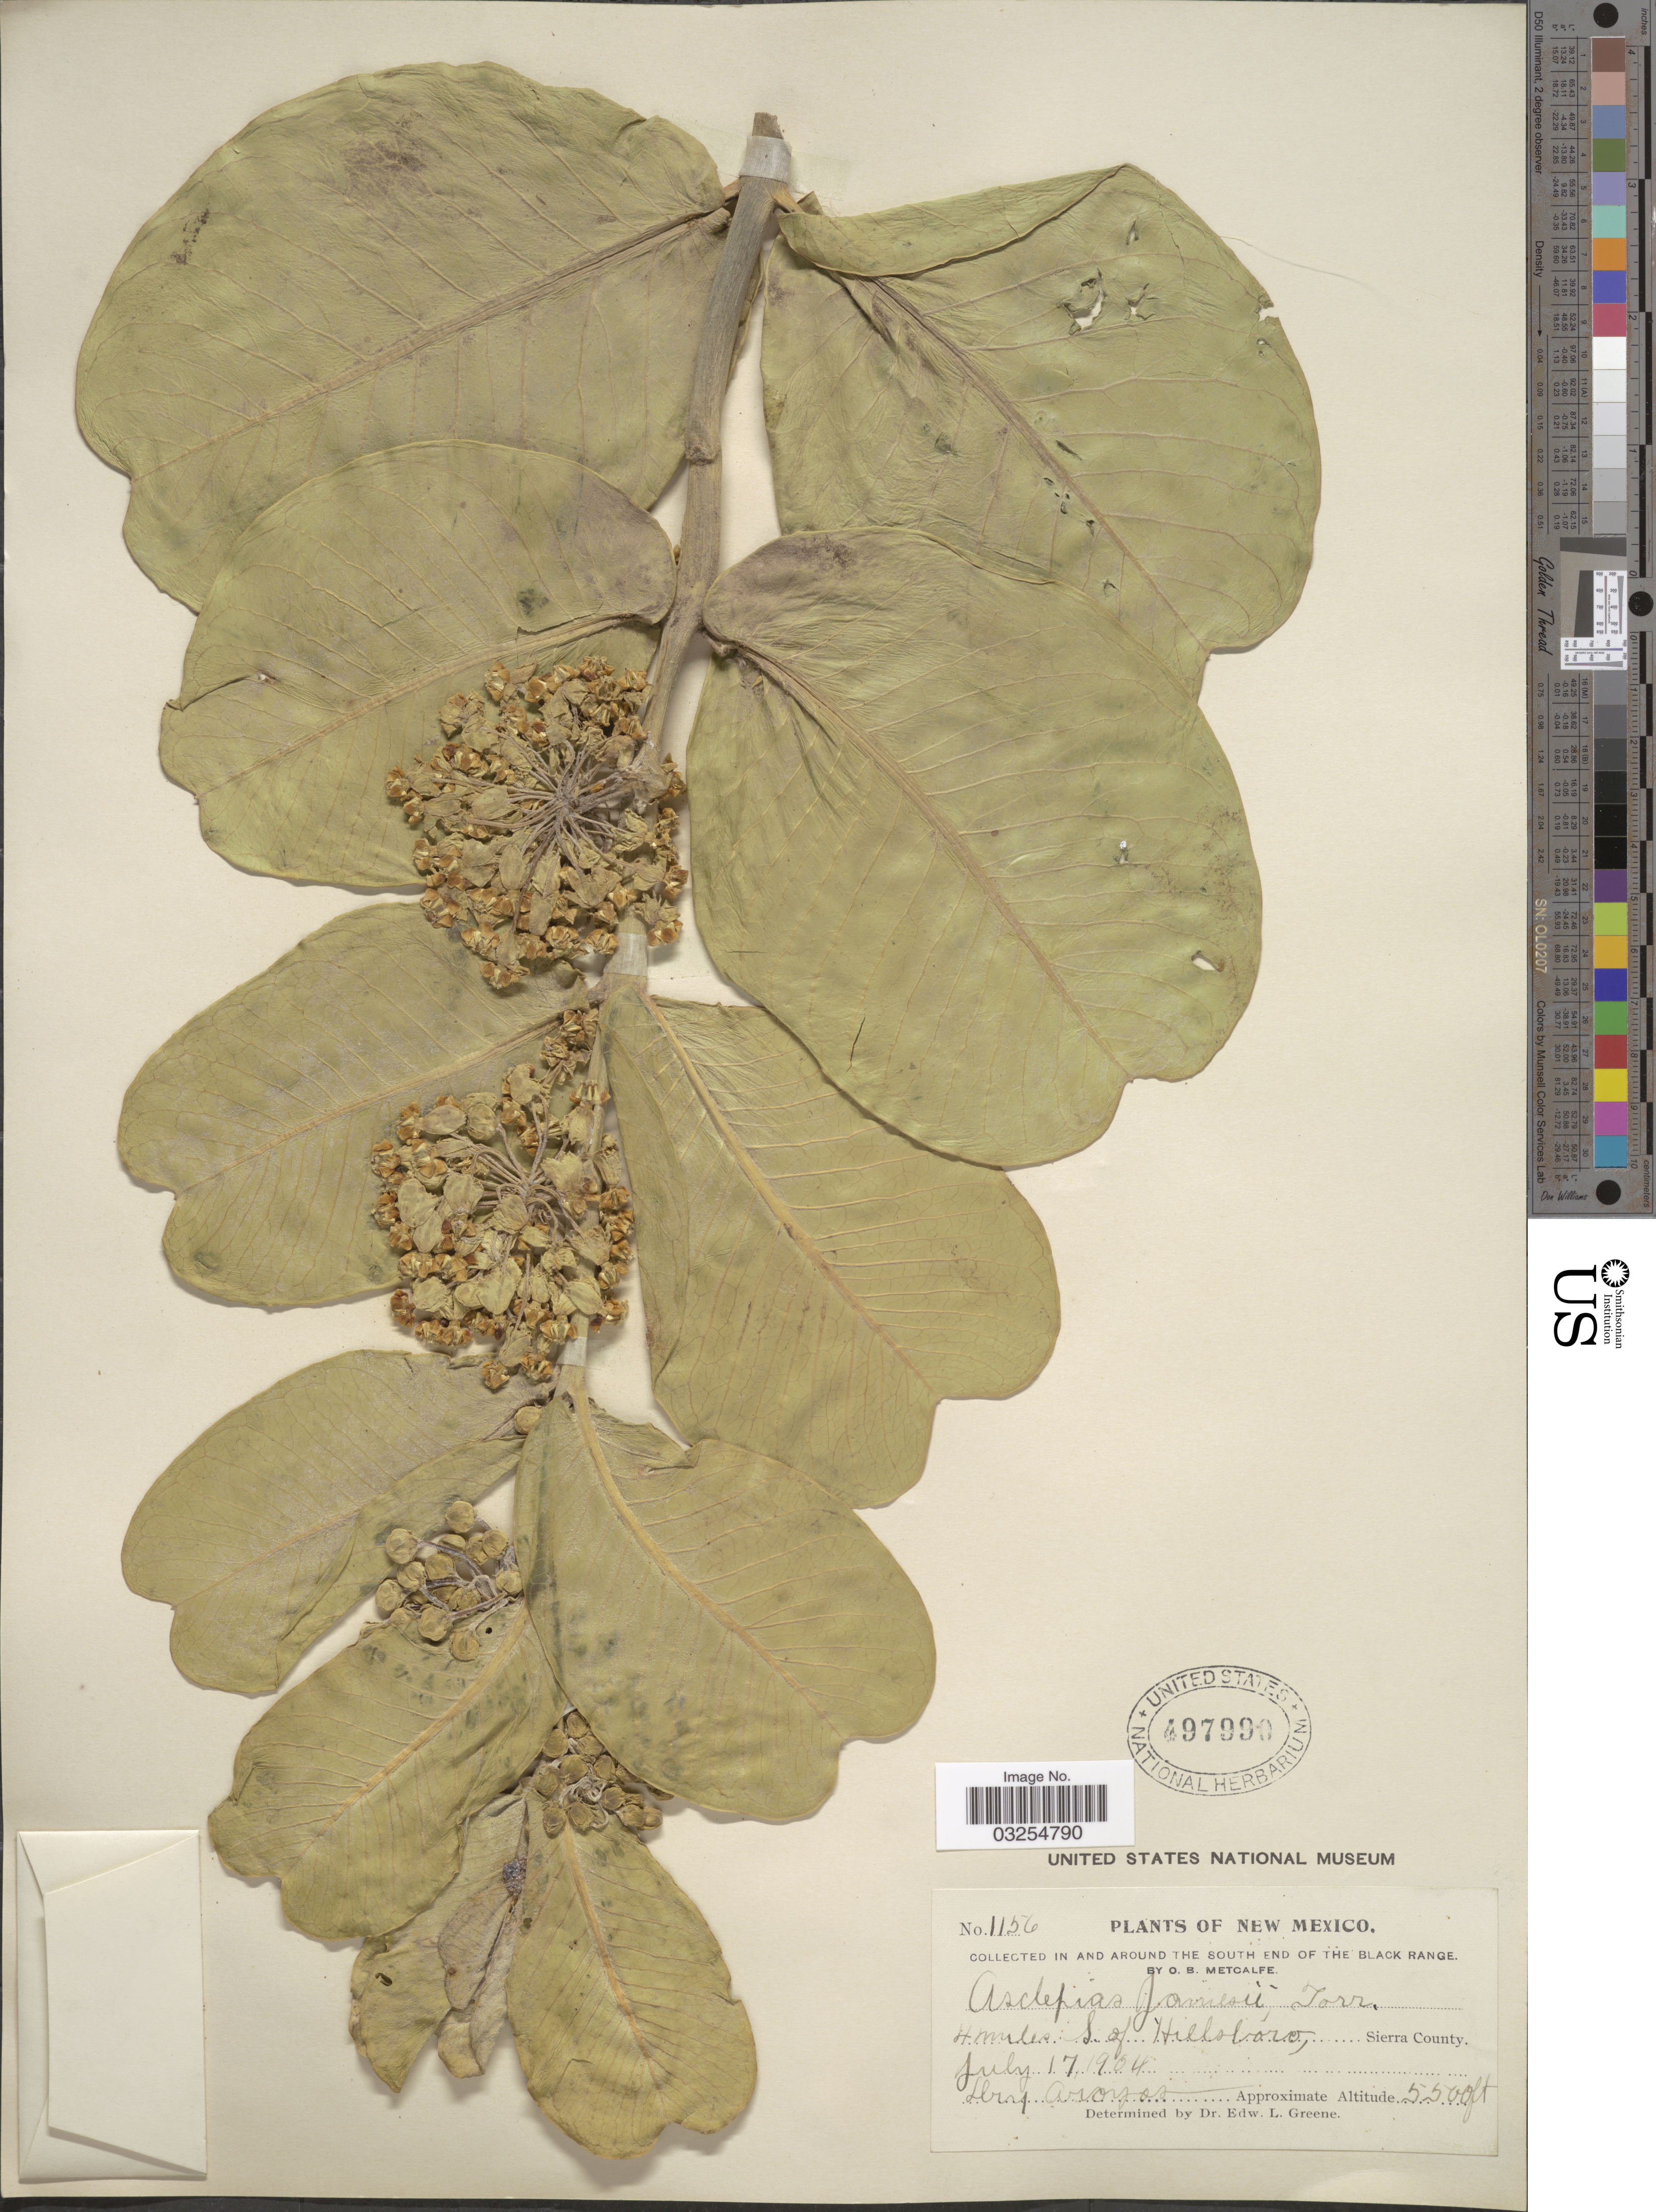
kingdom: Plantae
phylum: Tracheophyta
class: Magnoliopsida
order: Gentianales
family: Apocynaceae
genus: Asclepias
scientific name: Asclepias latifolia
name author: Torr.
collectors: O. B. Metcalfe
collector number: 1156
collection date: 1904-07-17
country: United States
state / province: New Mexico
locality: In and around the south end of the Black Range. 4 miles S. of Hillsboro, Sierra County.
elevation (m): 1676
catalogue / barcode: US 497990